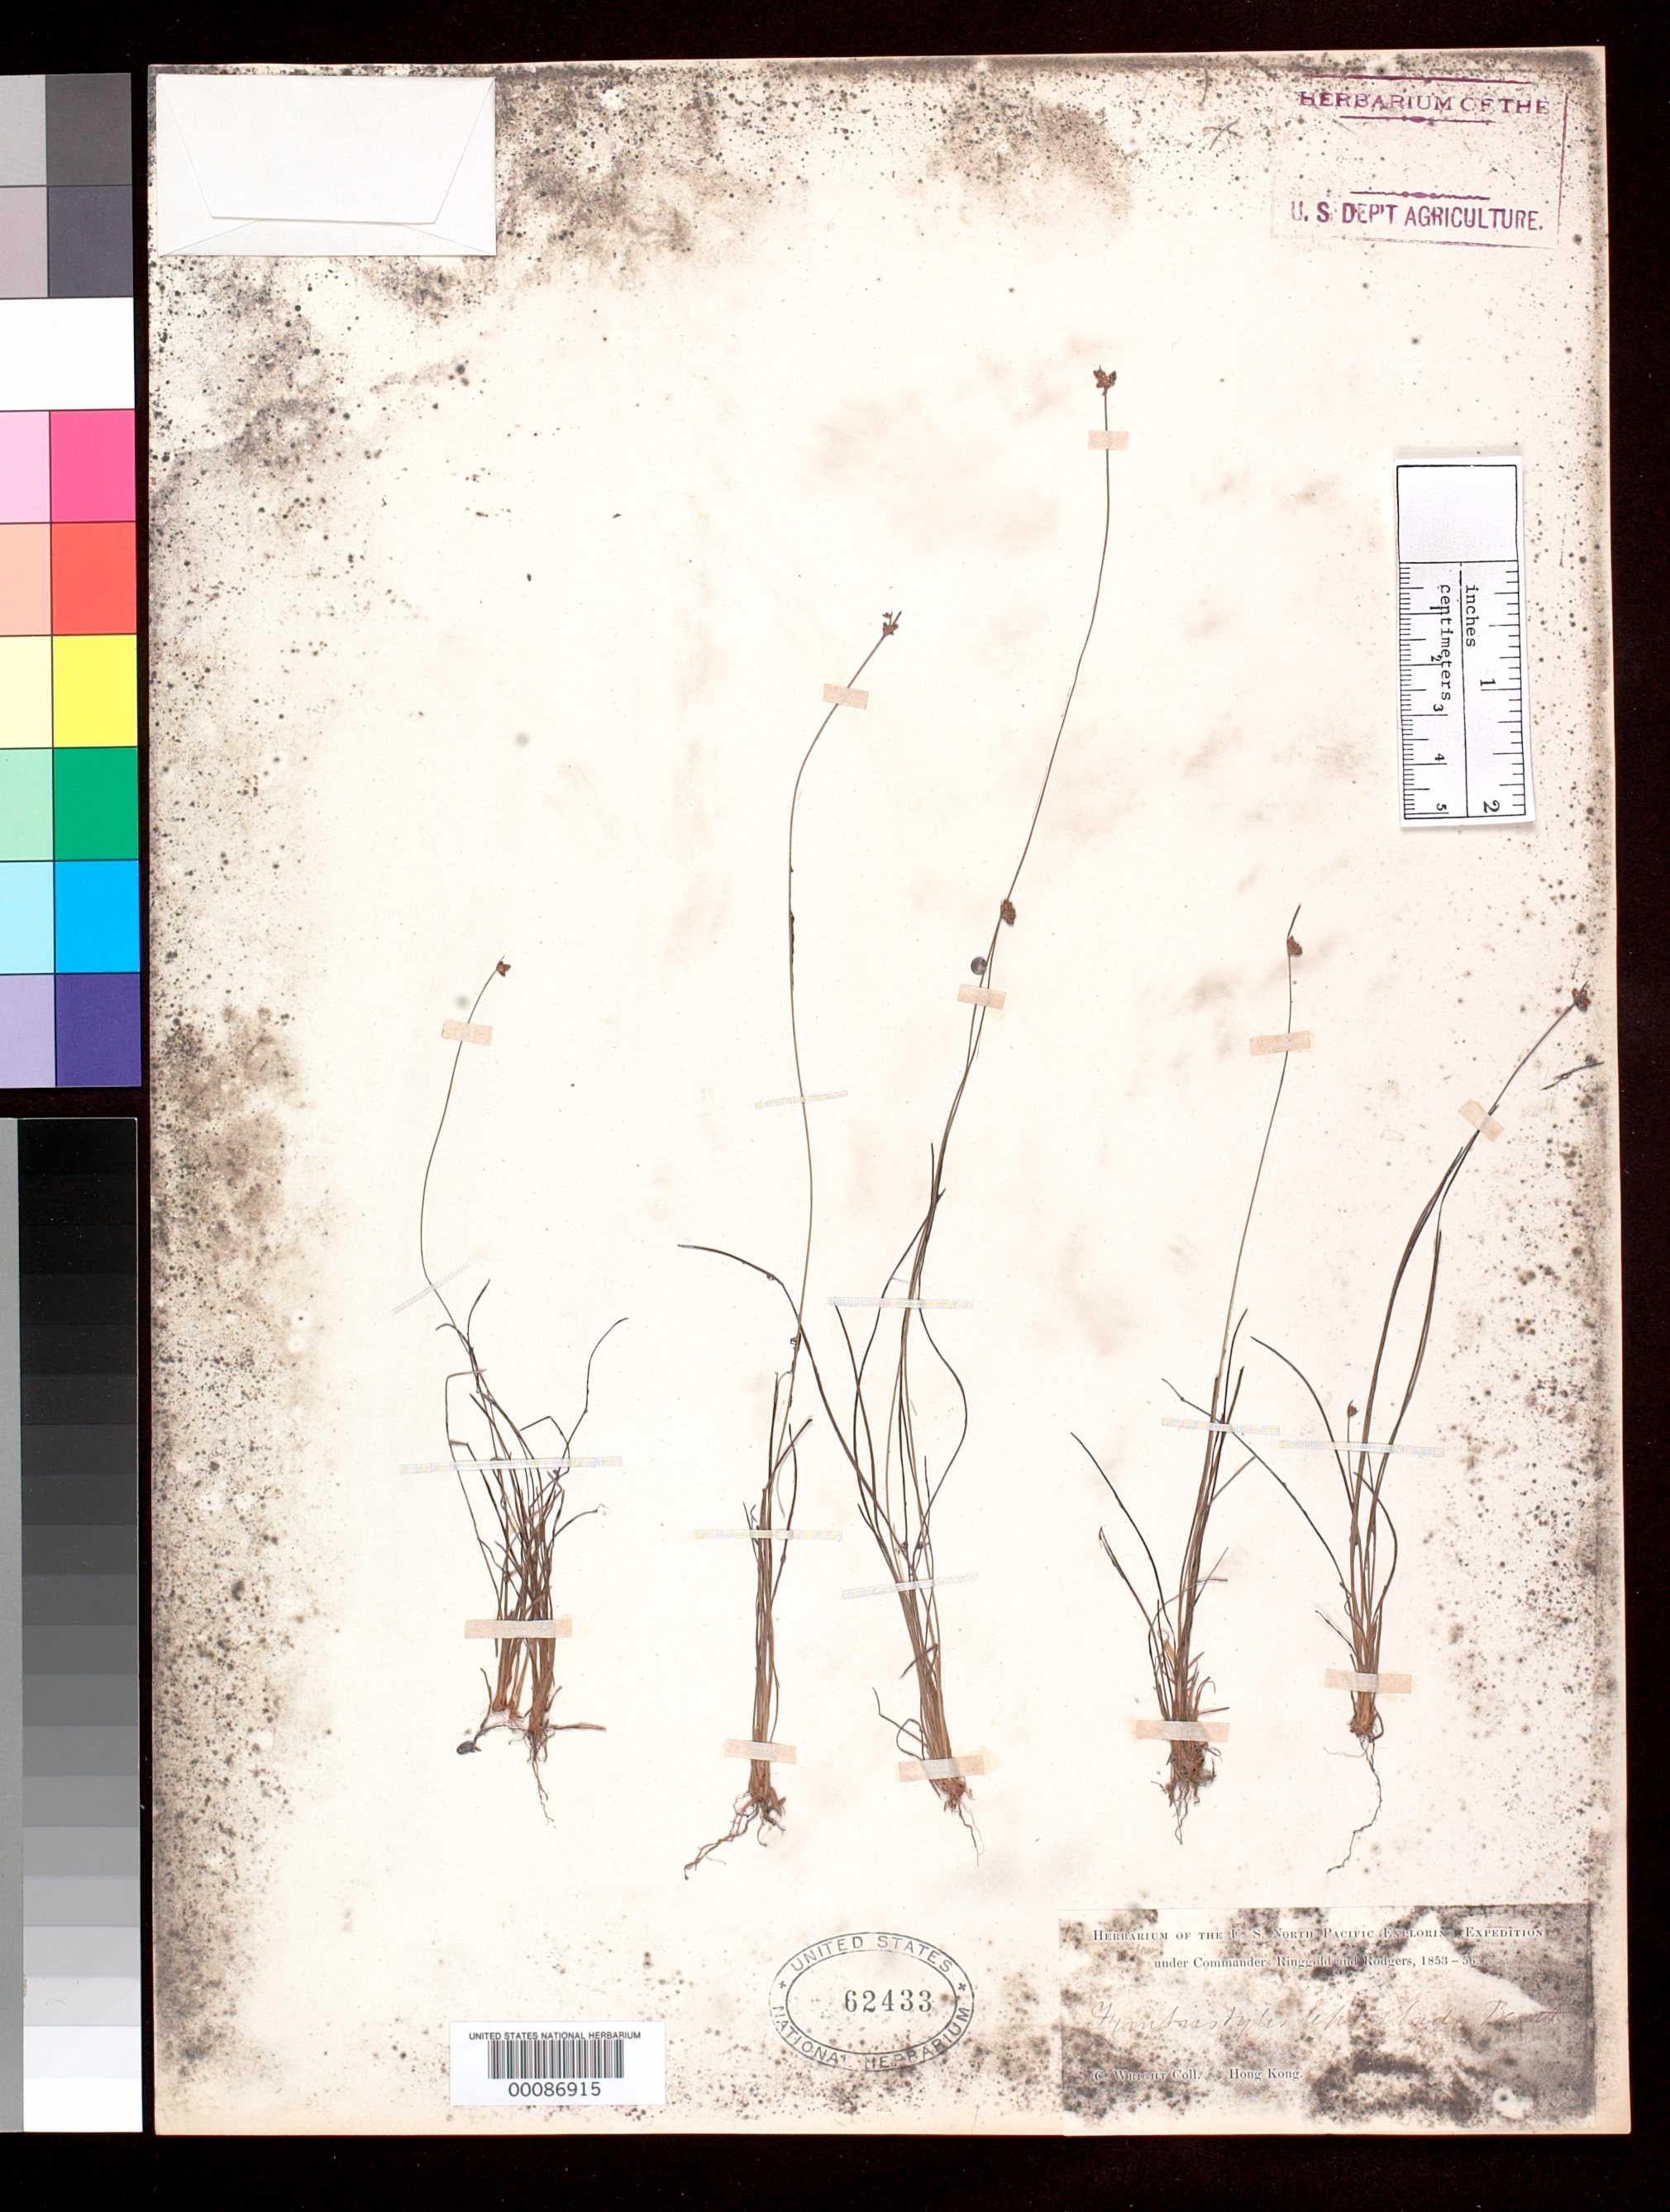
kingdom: Plantae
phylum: Tracheophyta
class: Liliopsida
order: Poales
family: Cyperaceae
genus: Fimbristylis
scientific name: Fimbristylis leptoclada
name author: Benth.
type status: Isotype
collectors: C. Wright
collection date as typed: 1853 to -- --- 1855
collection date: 1853/1855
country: China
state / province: Hong Kong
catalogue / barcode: US 62433